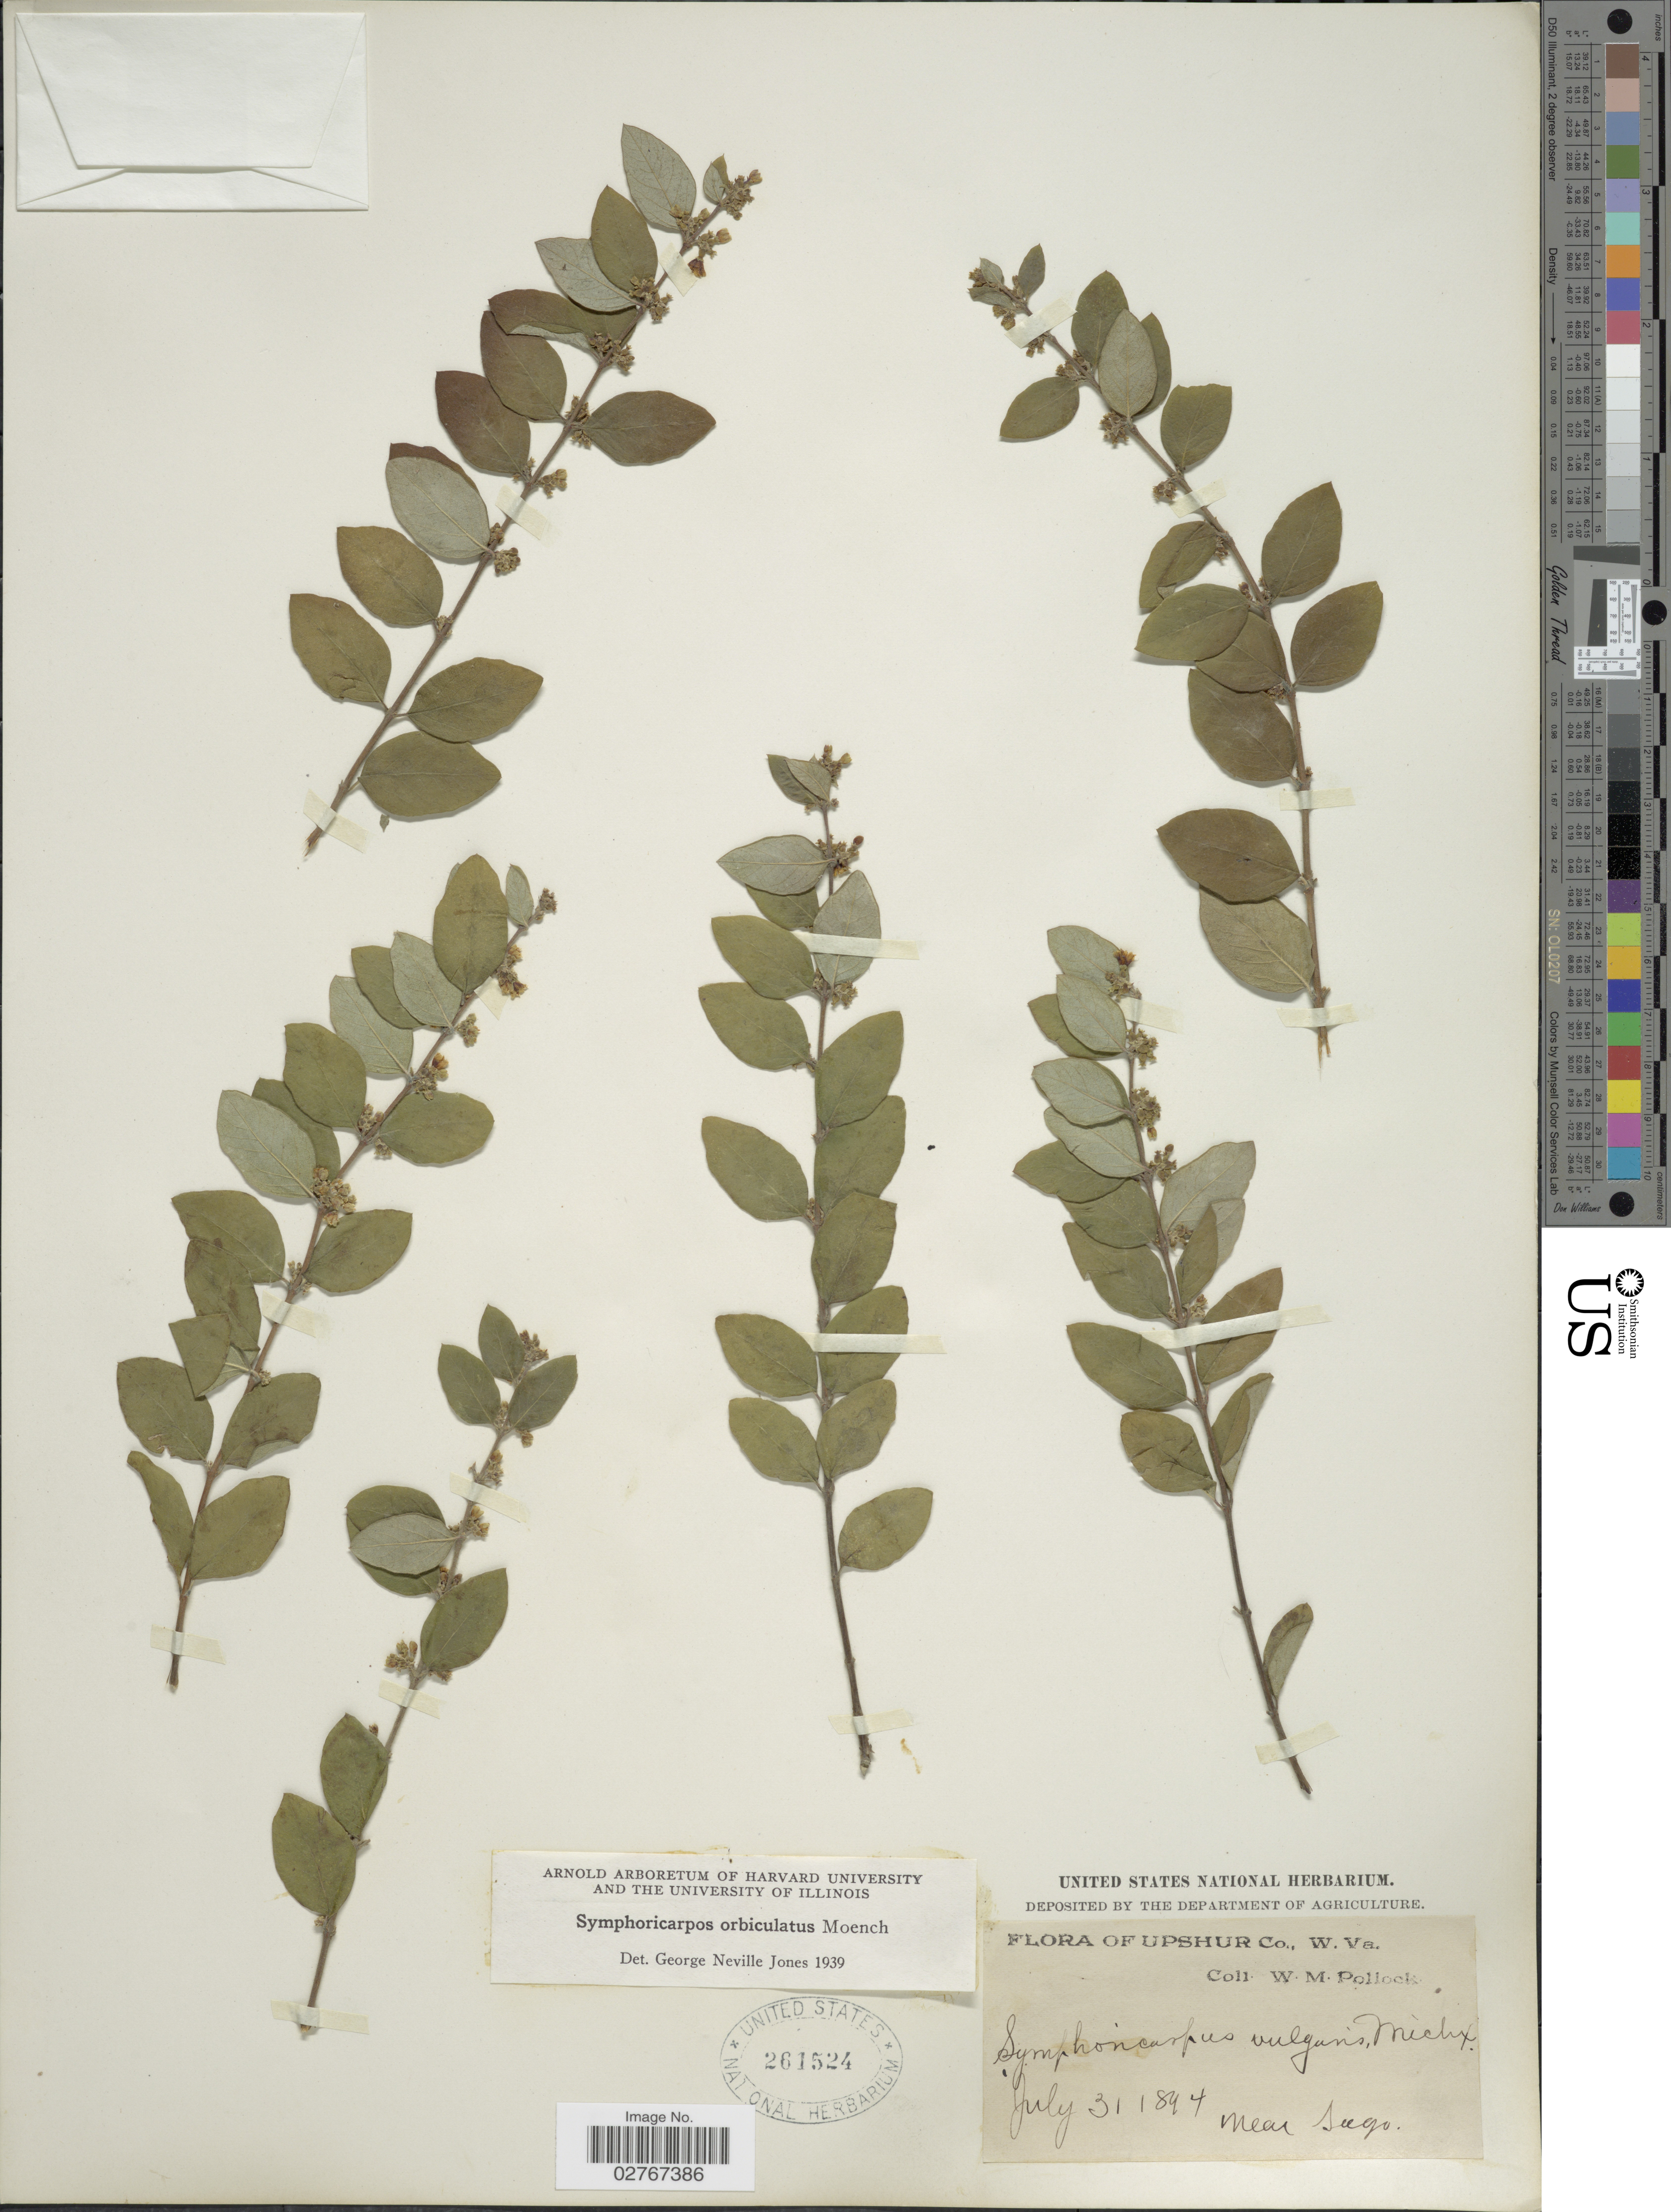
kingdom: Plantae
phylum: Tracheophyta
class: Magnoliopsida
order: Dipsacales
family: Caprifoliaceae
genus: Symphoricarpos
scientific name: Symphoricarpos orbiculatus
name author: Moench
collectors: W. M. Pollock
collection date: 1894-07-31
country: United States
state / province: West Virginia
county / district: Upshur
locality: Near Sago.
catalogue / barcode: US 261524